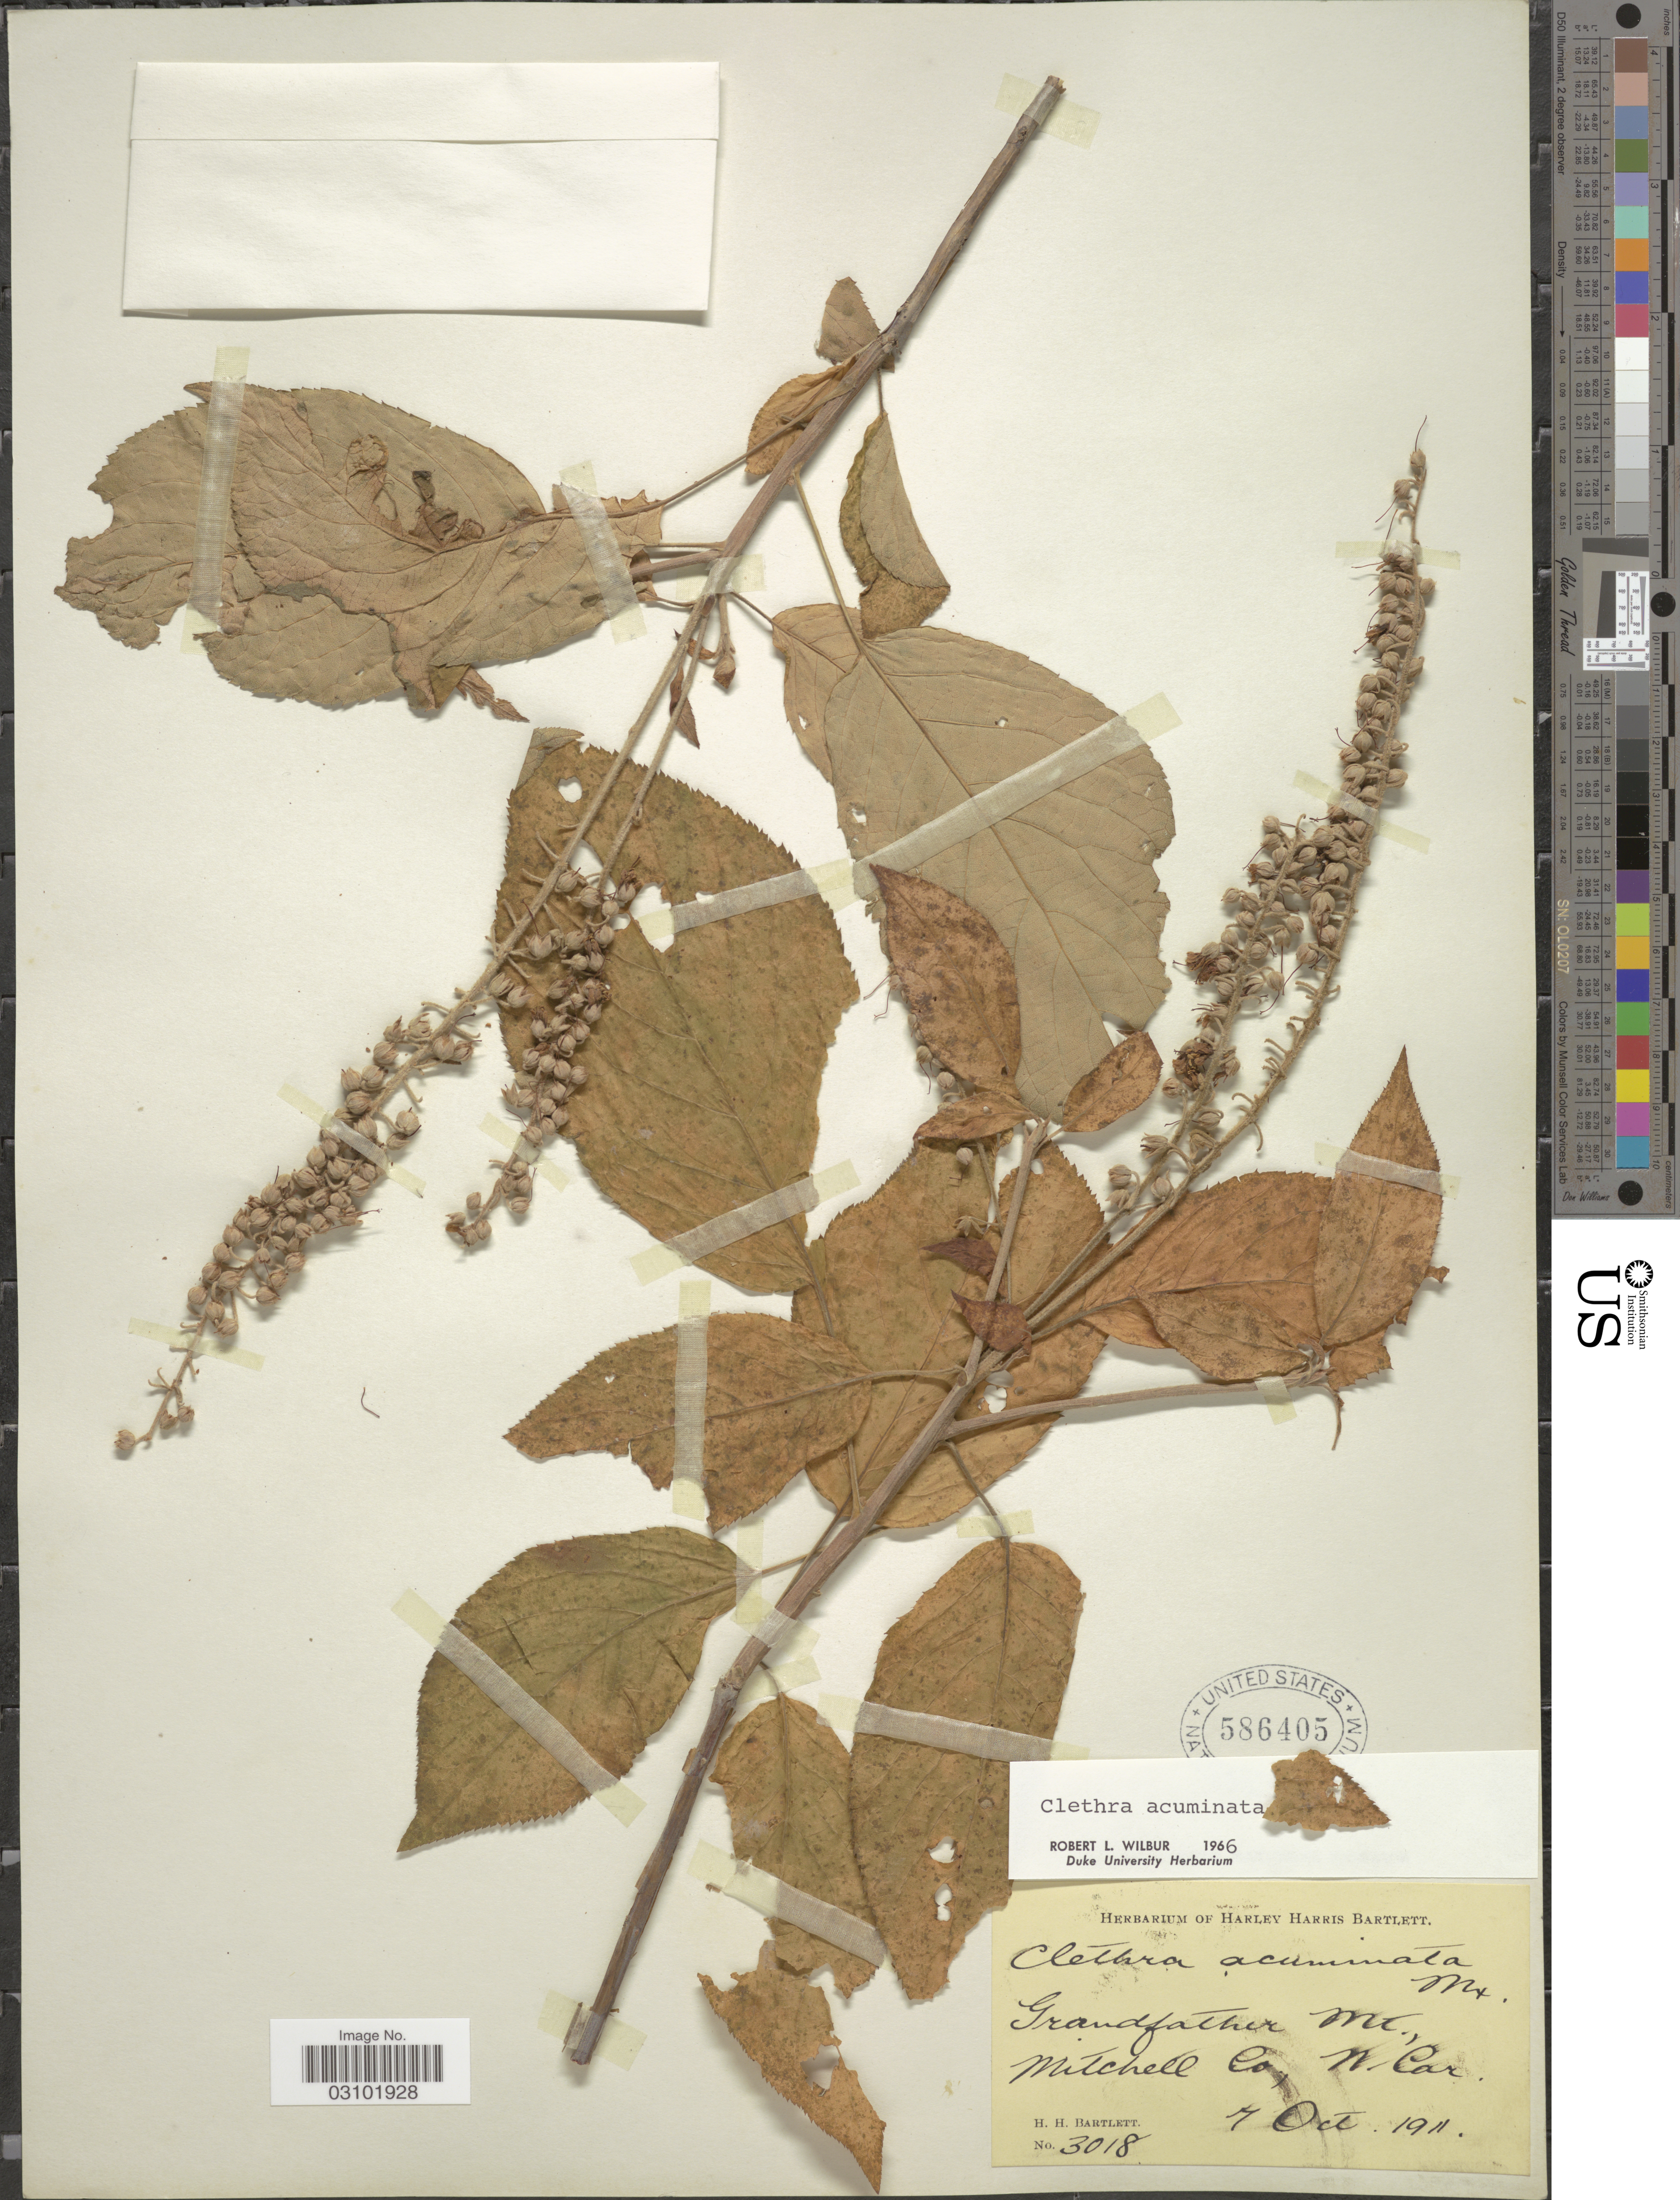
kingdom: Plantae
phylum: Tracheophyta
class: Magnoliopsida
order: Ericales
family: Clethraceae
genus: Clethra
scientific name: Clethra acuminata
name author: Michx.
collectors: H. H. Bartlett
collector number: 3018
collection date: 1911-10-07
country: United States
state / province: North Carolina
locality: Grandfather Mt., Mitchell Co.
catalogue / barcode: US 586405